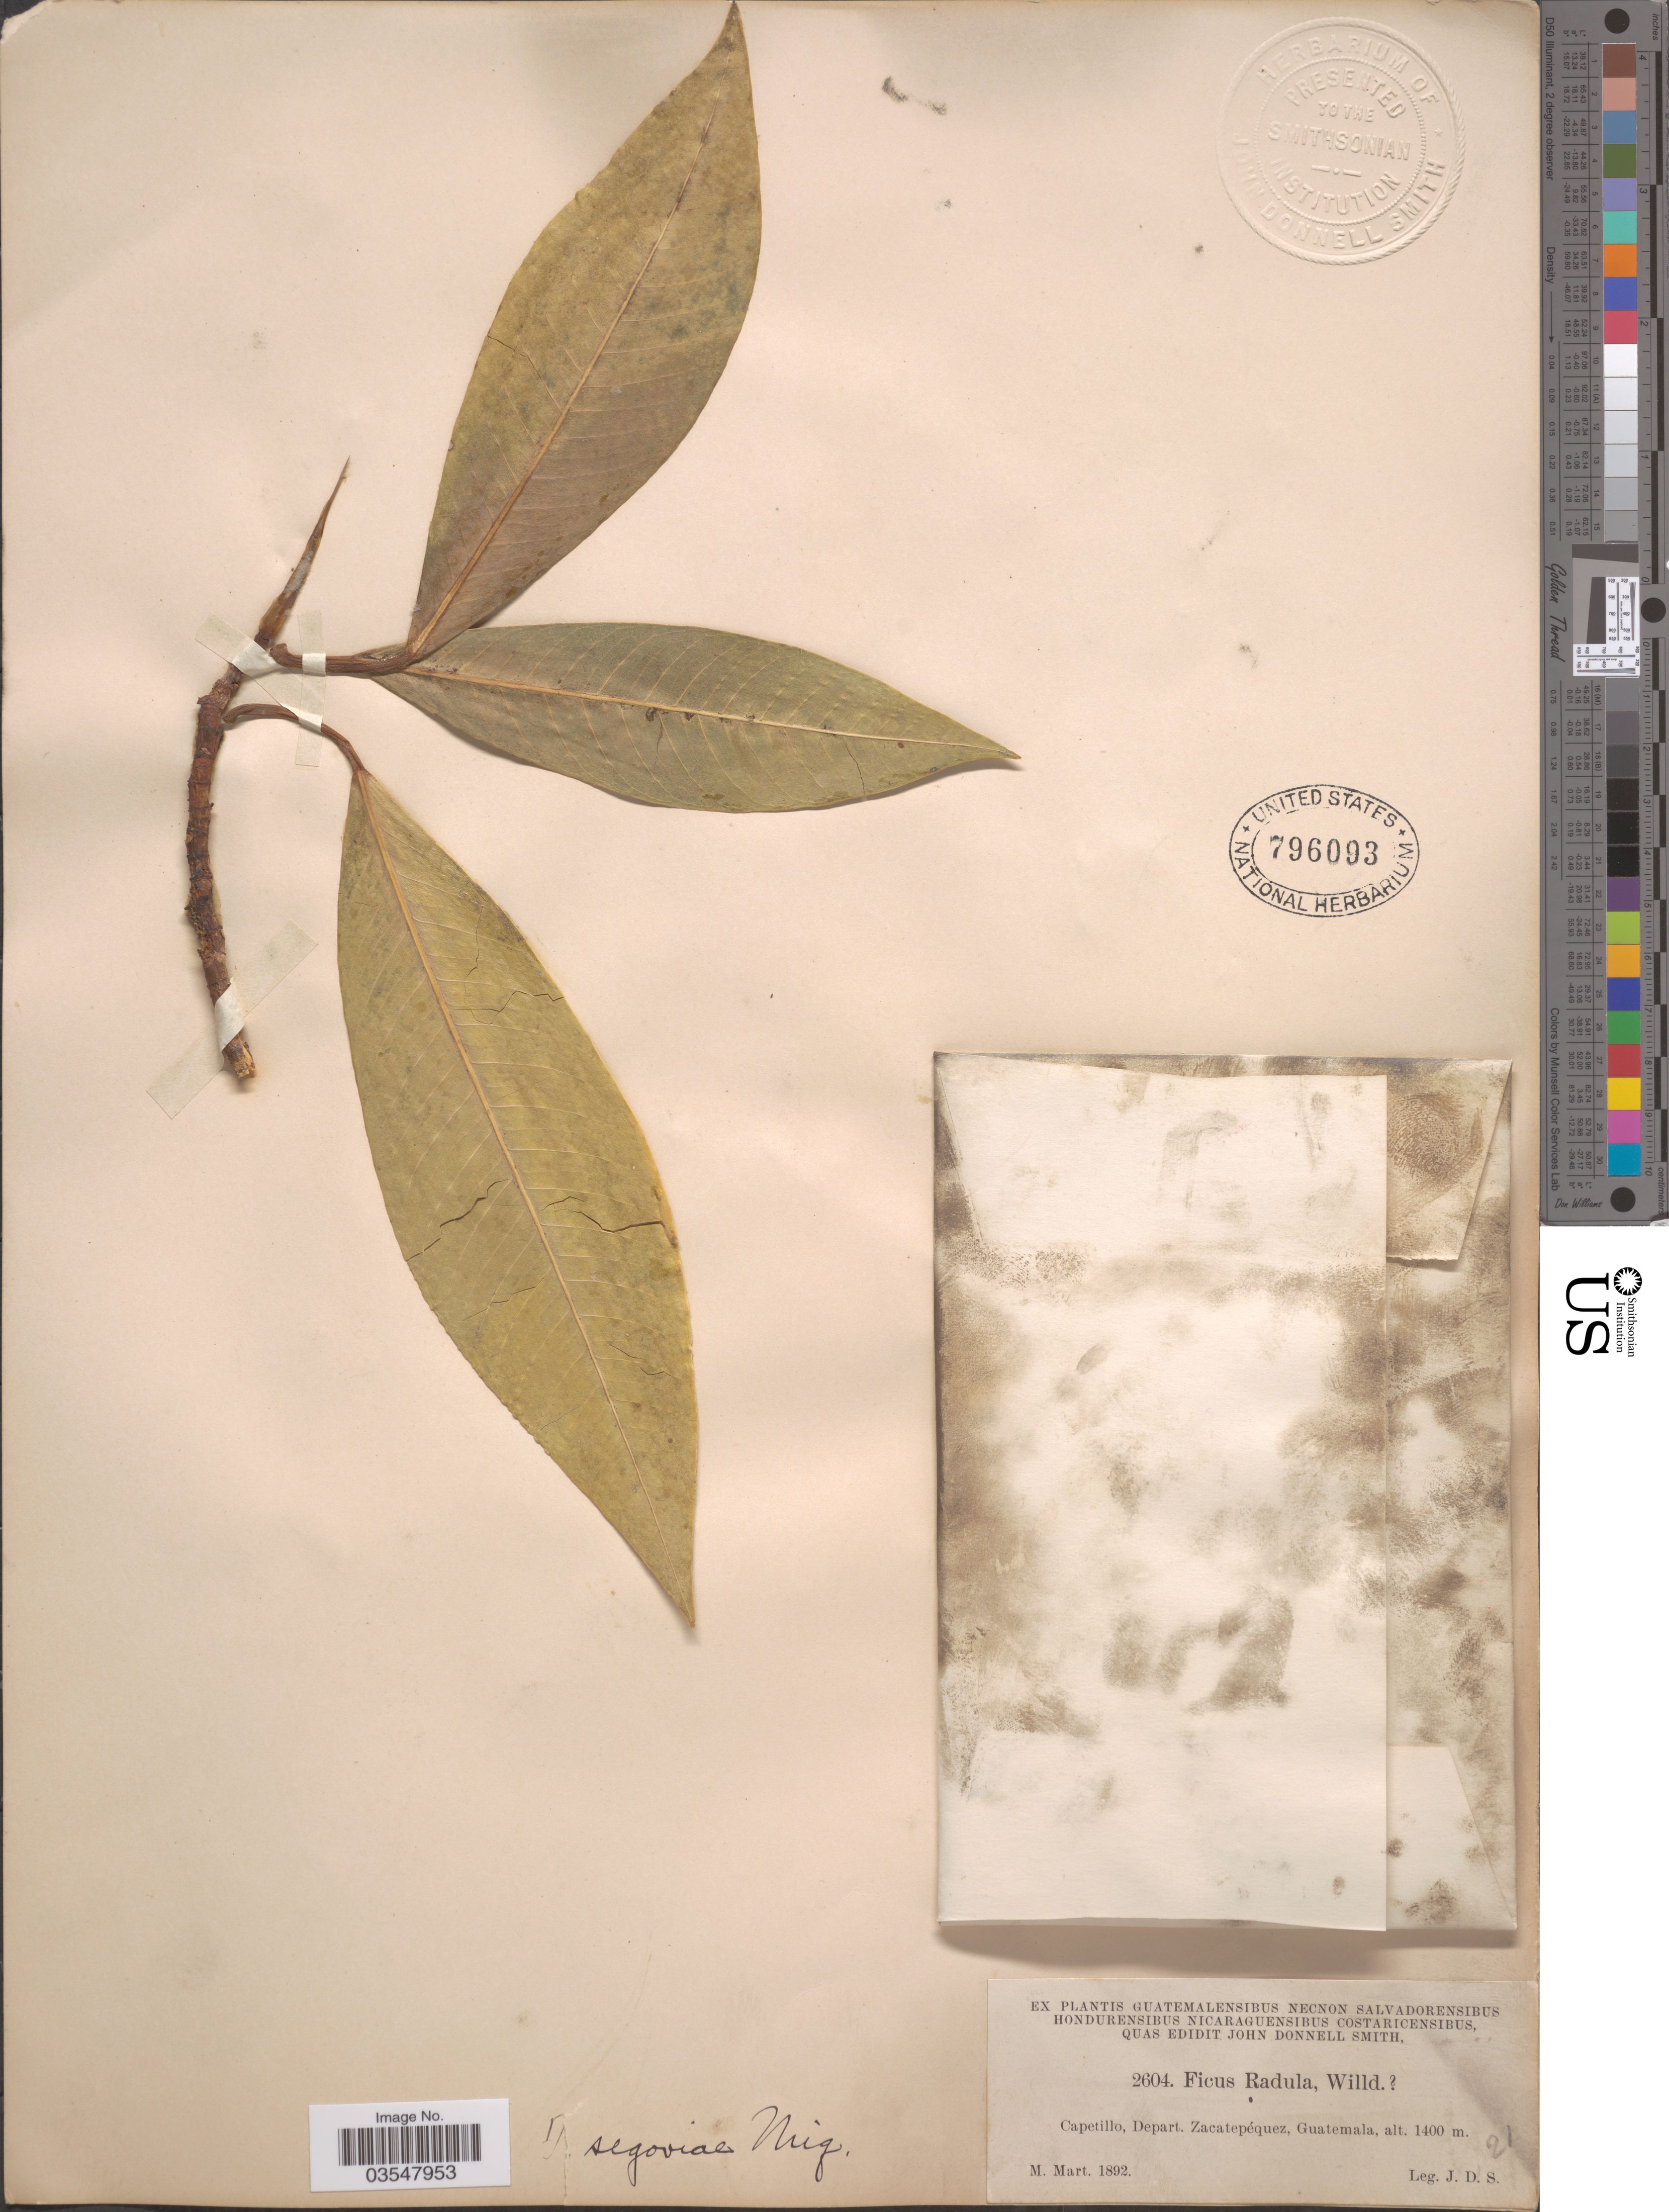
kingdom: Plantae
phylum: Tracheophyta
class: Magnoliopsida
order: Rosales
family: Moraceae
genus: Ficus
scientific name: Ficus segoviae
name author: Miq.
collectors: J. Donnell Smith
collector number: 2604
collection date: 1892-03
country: Guatemala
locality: Capetillo, Depart. Zacatepéquez.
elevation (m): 1400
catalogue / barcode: US 796093